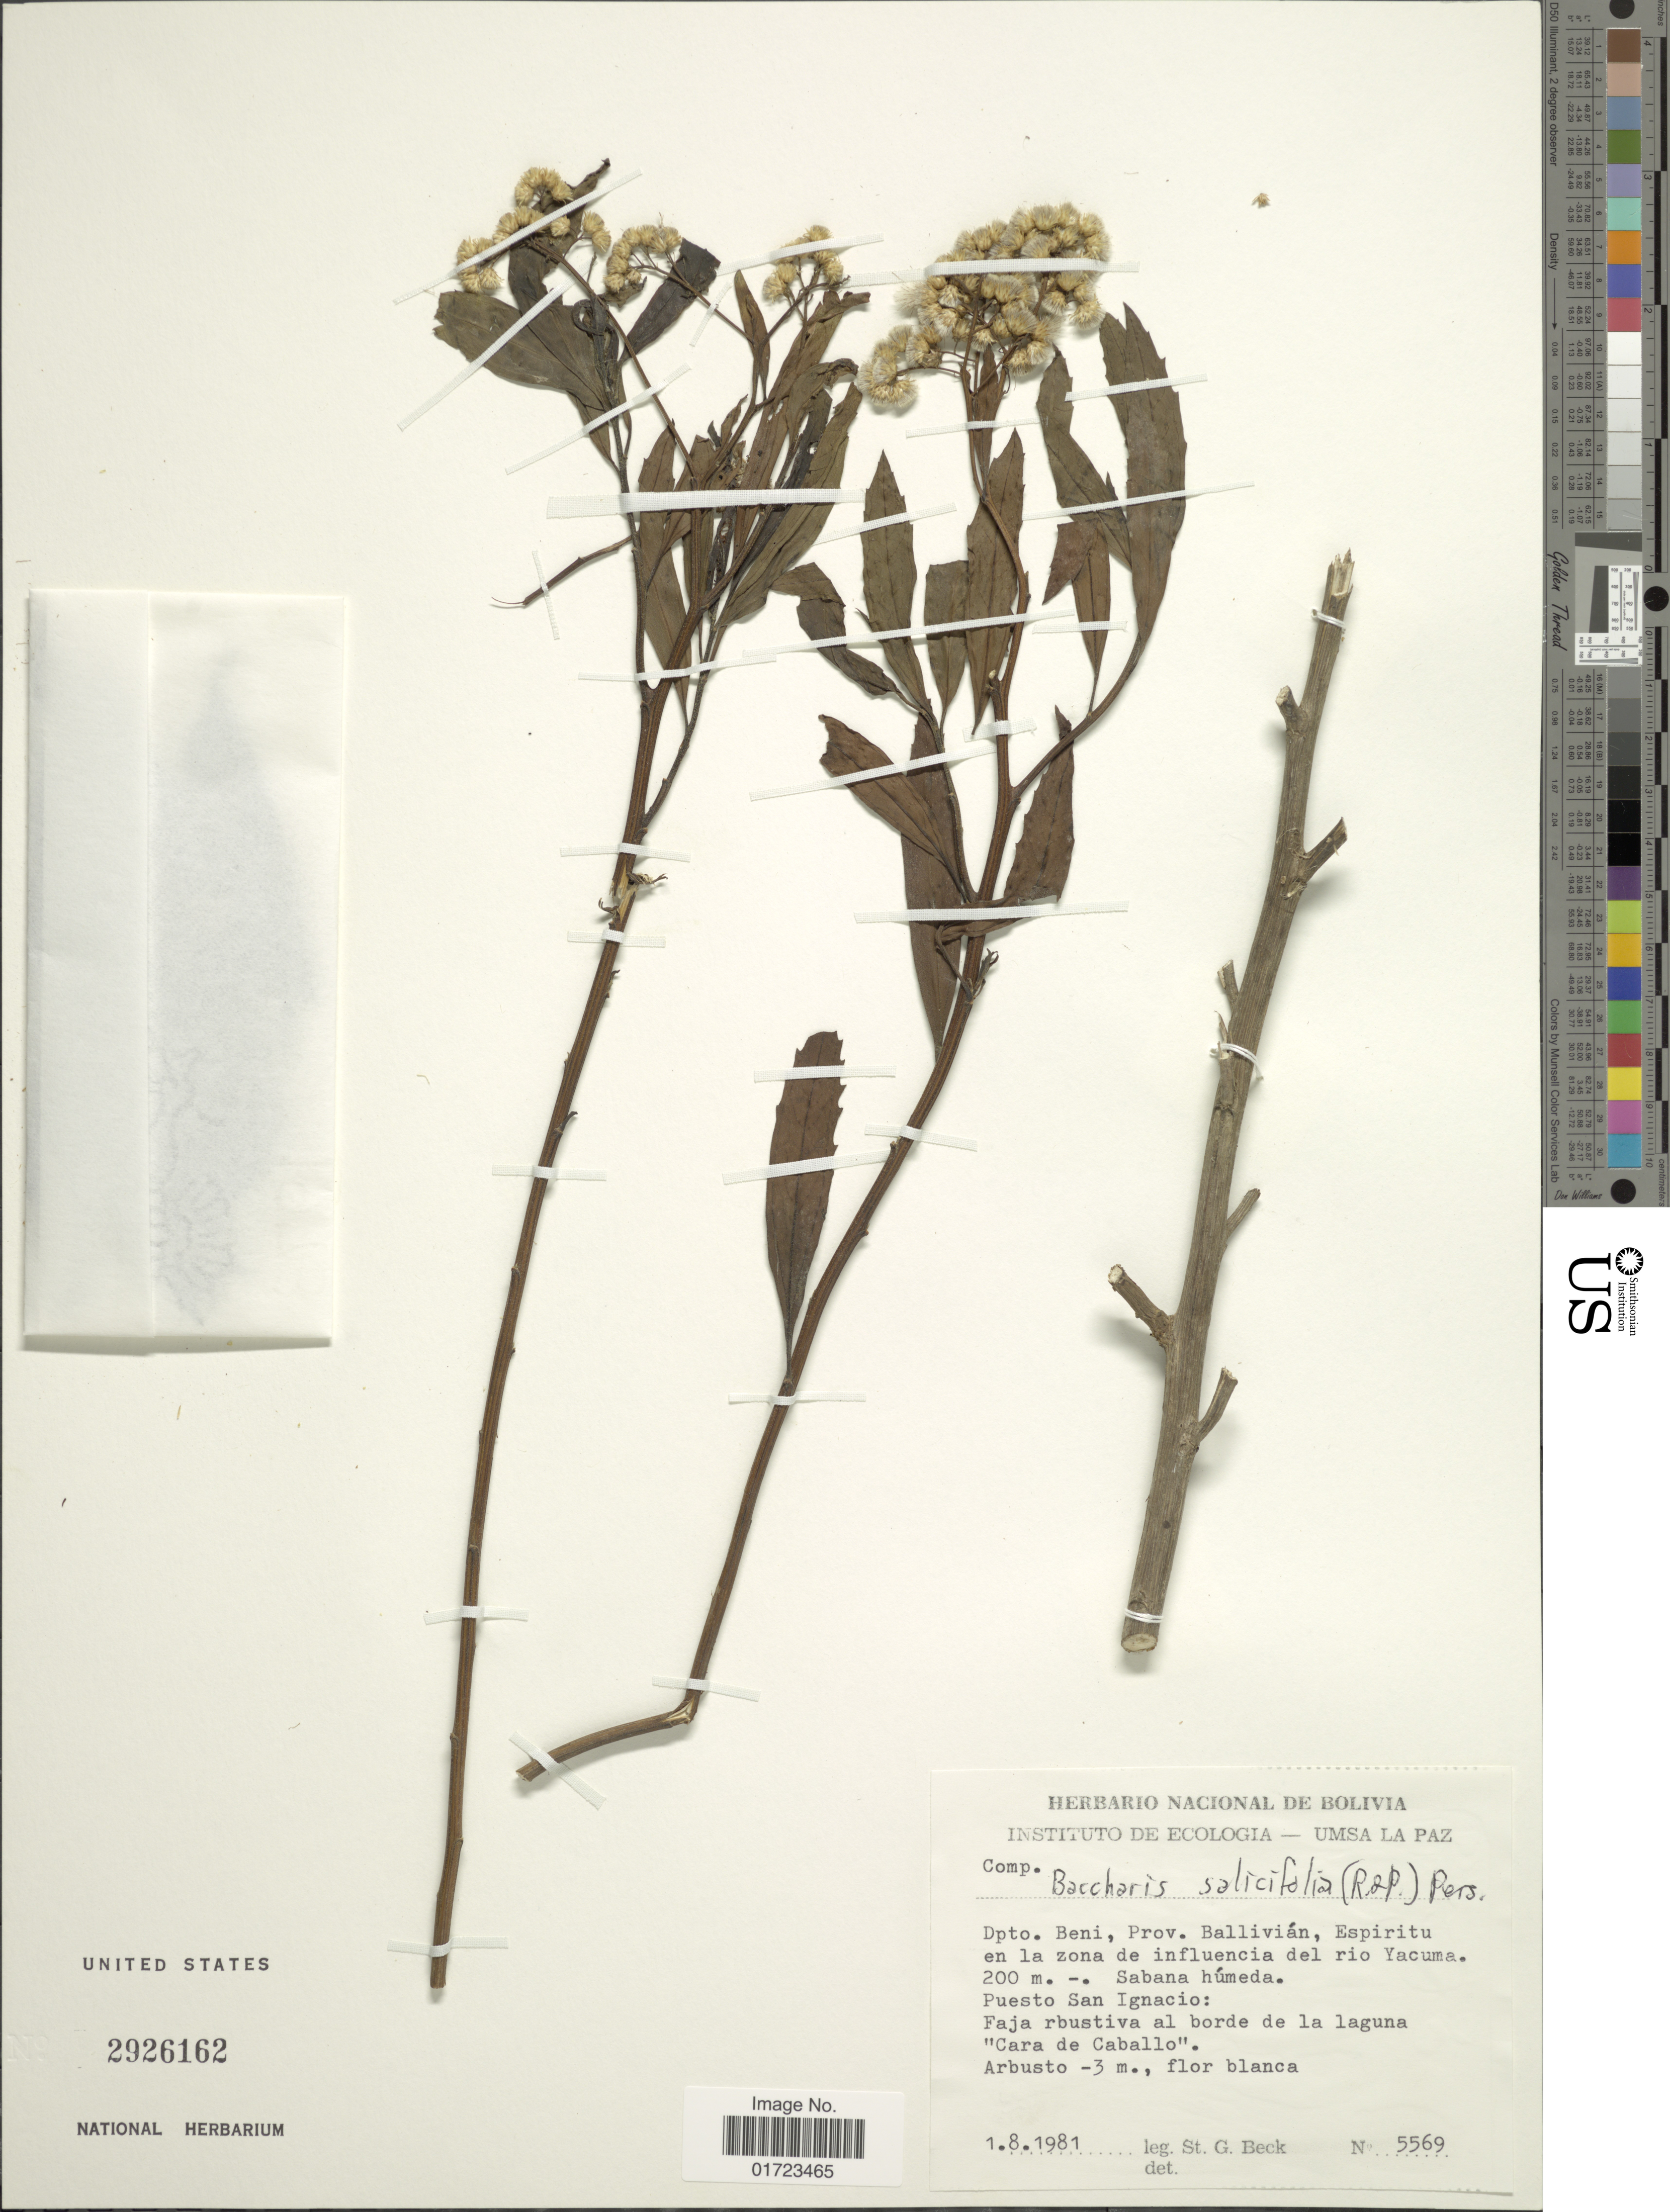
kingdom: Plantae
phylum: Tracheophyta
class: Magnoliopsida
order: Asterales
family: Asteraceae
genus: Baccharis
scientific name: Baccharis salicifolia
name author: (Ruiz & Pav.) Pers.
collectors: S. G. Beck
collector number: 5569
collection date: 1981-08-01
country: Bolivia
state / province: Beni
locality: Dpto. Beni. Prov. Ballivian, Espiritu en la zona de influencia del rio Yacuma. Puesto San Ignacio.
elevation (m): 200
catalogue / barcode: US 2926162